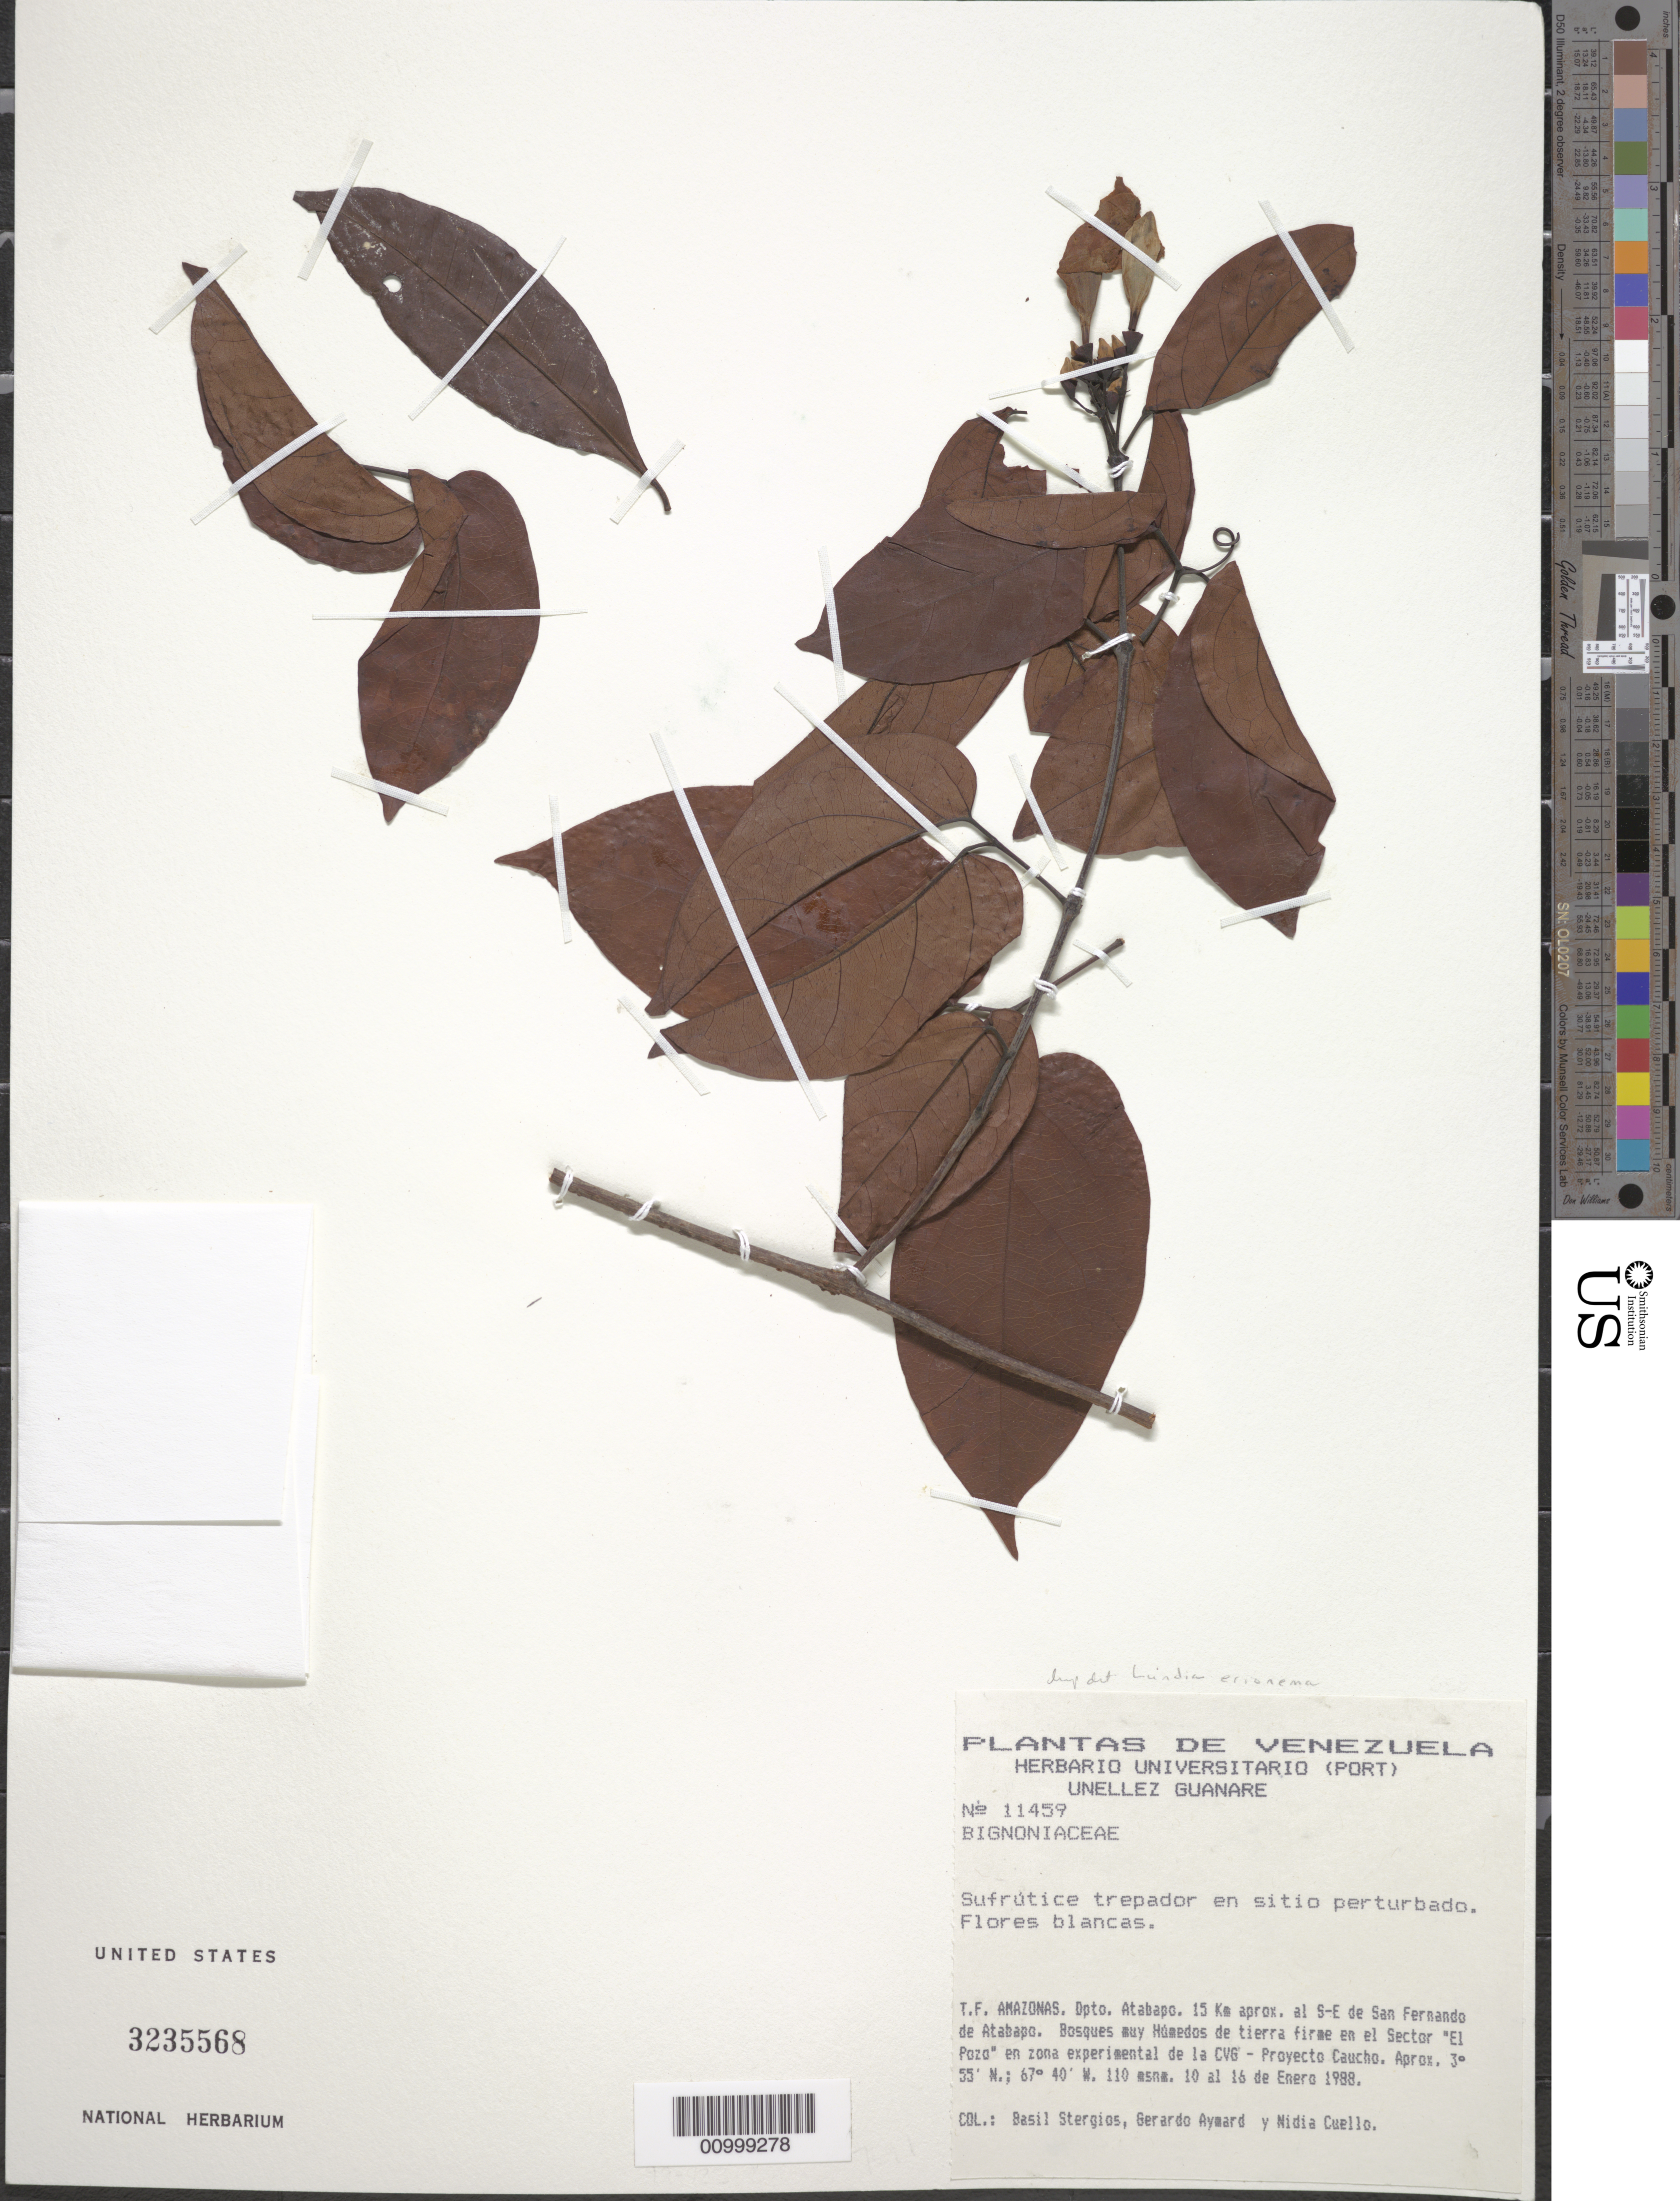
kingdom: Plantae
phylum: Tracheophyta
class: Magnoliopsida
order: Lamiales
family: Bignoniaceae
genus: Lundia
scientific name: Lundia erionema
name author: DC.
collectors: B. G. Stergios, G. A. Aymard & N. L. Cuello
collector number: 11459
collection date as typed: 10-Jan-88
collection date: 1988-01-10/1988-01-16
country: Venezuela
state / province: Amazonas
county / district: Atabapo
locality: San Fernando de Atabapo, 15 km SE of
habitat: Bosques muy Hymedos de tierra firme en el Sector "El Paza" en zona experimental de la CVG- Proecto Caucho.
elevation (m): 110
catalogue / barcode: US 3235568